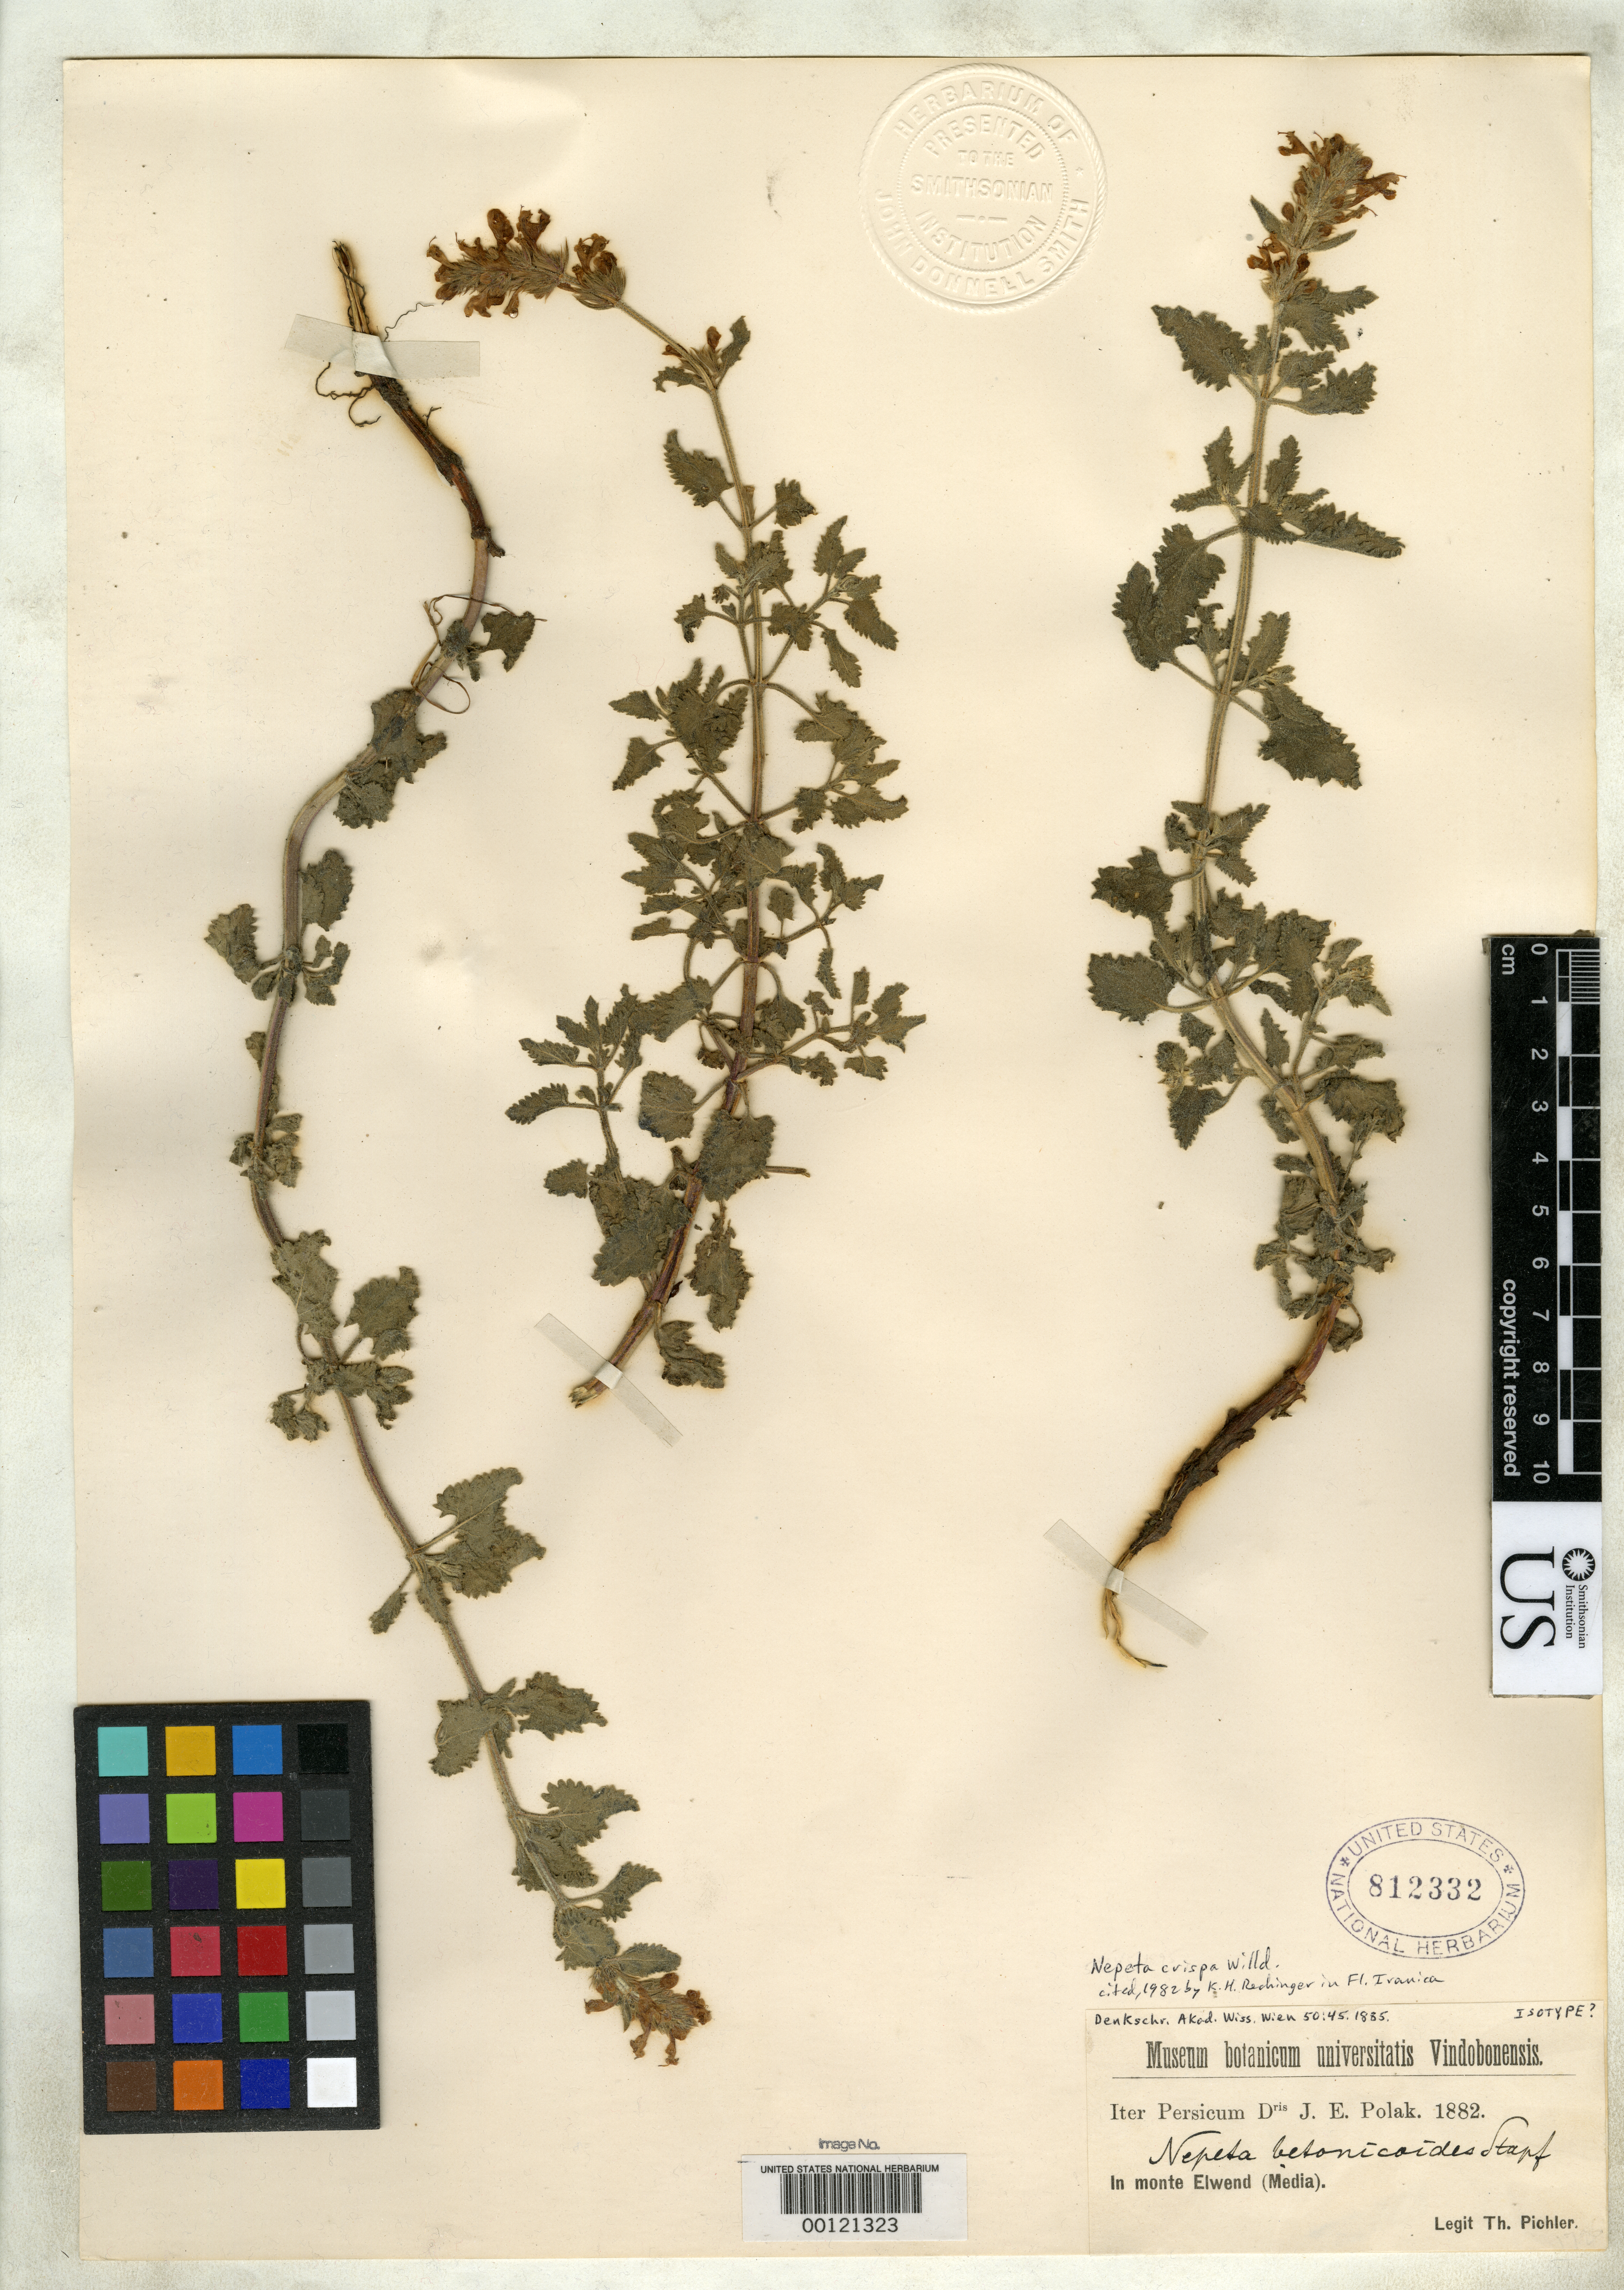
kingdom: Plantae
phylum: Tracheophyta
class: Magnoliopsida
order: Lamiales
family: Lamiaceae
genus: Nepeta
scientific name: Nepeta betonicoides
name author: Stapf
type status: Isosyntype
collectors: T. Pichler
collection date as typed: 1882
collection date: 1882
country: Iran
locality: Monte Elwend (Media).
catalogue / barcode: US 812332